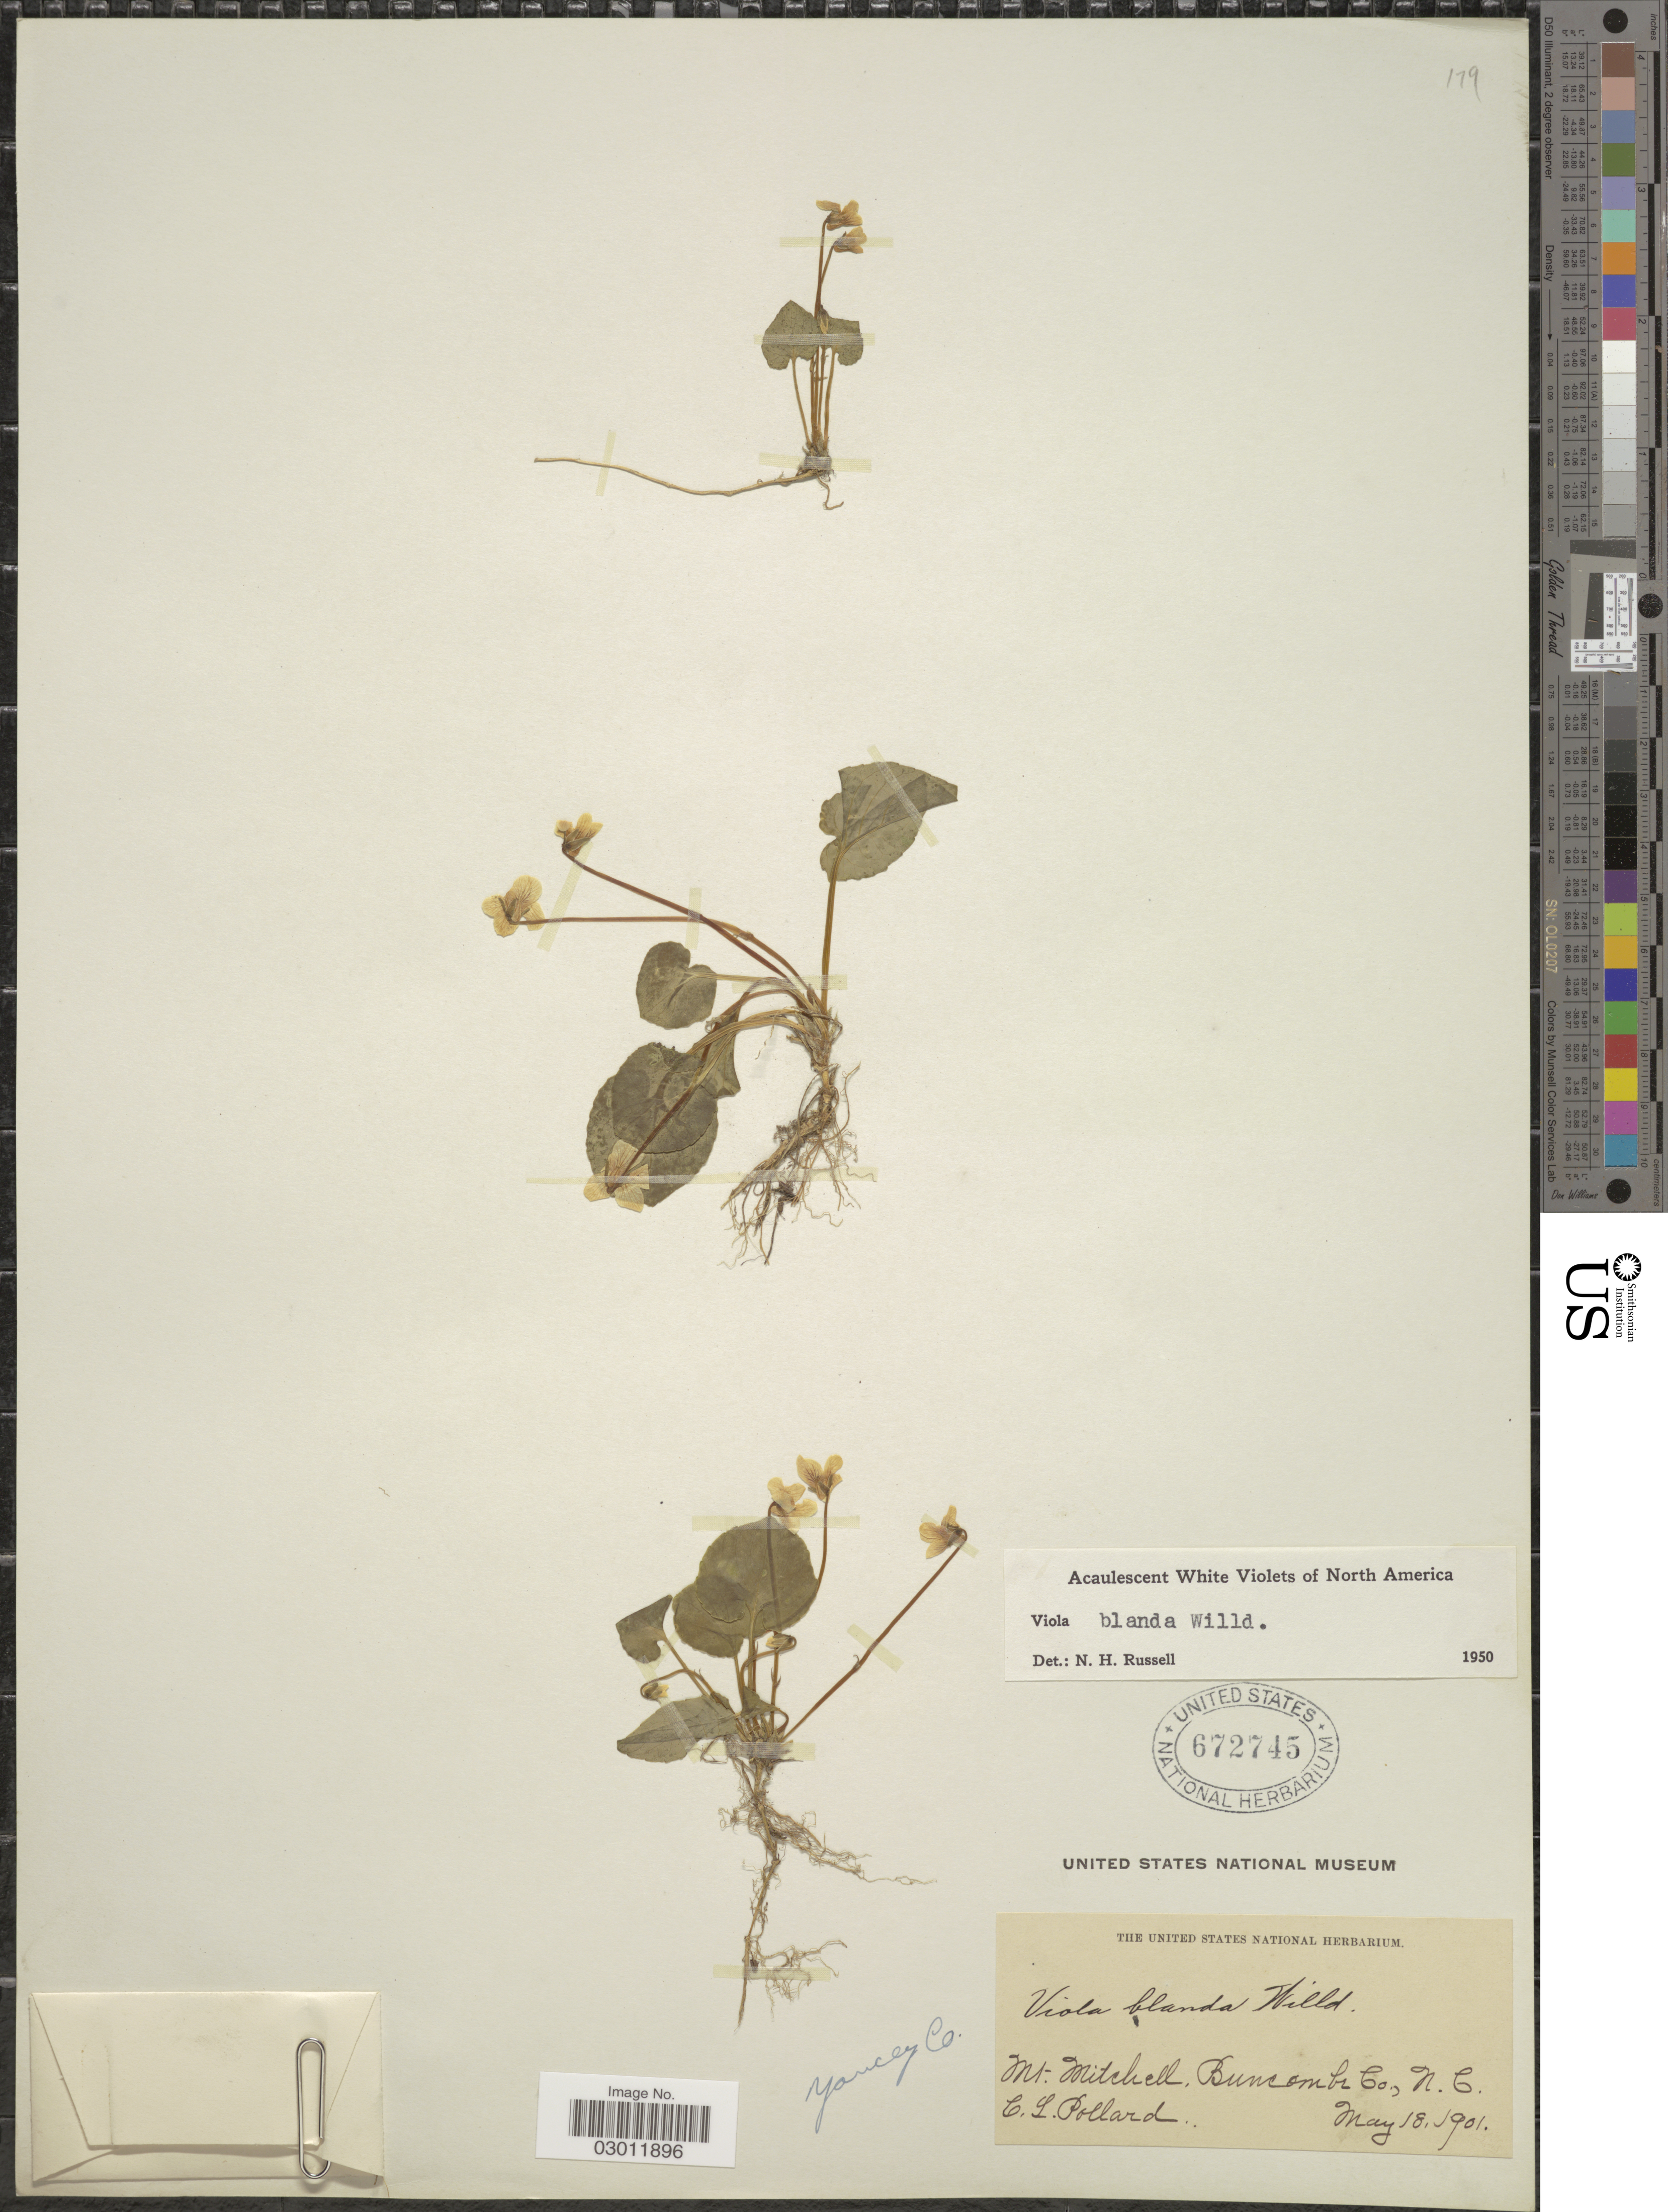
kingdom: Plantae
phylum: Tracheophyta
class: Magnoliopsida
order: Malpighiales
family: Violaceae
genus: Viola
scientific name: Viola blanda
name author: Willd.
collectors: C. L. Pollard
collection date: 1901-05-18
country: United States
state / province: North Carolina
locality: Mt. Mitchell, Buncombe Co., N.C. Yancey Co.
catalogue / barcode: US 672745